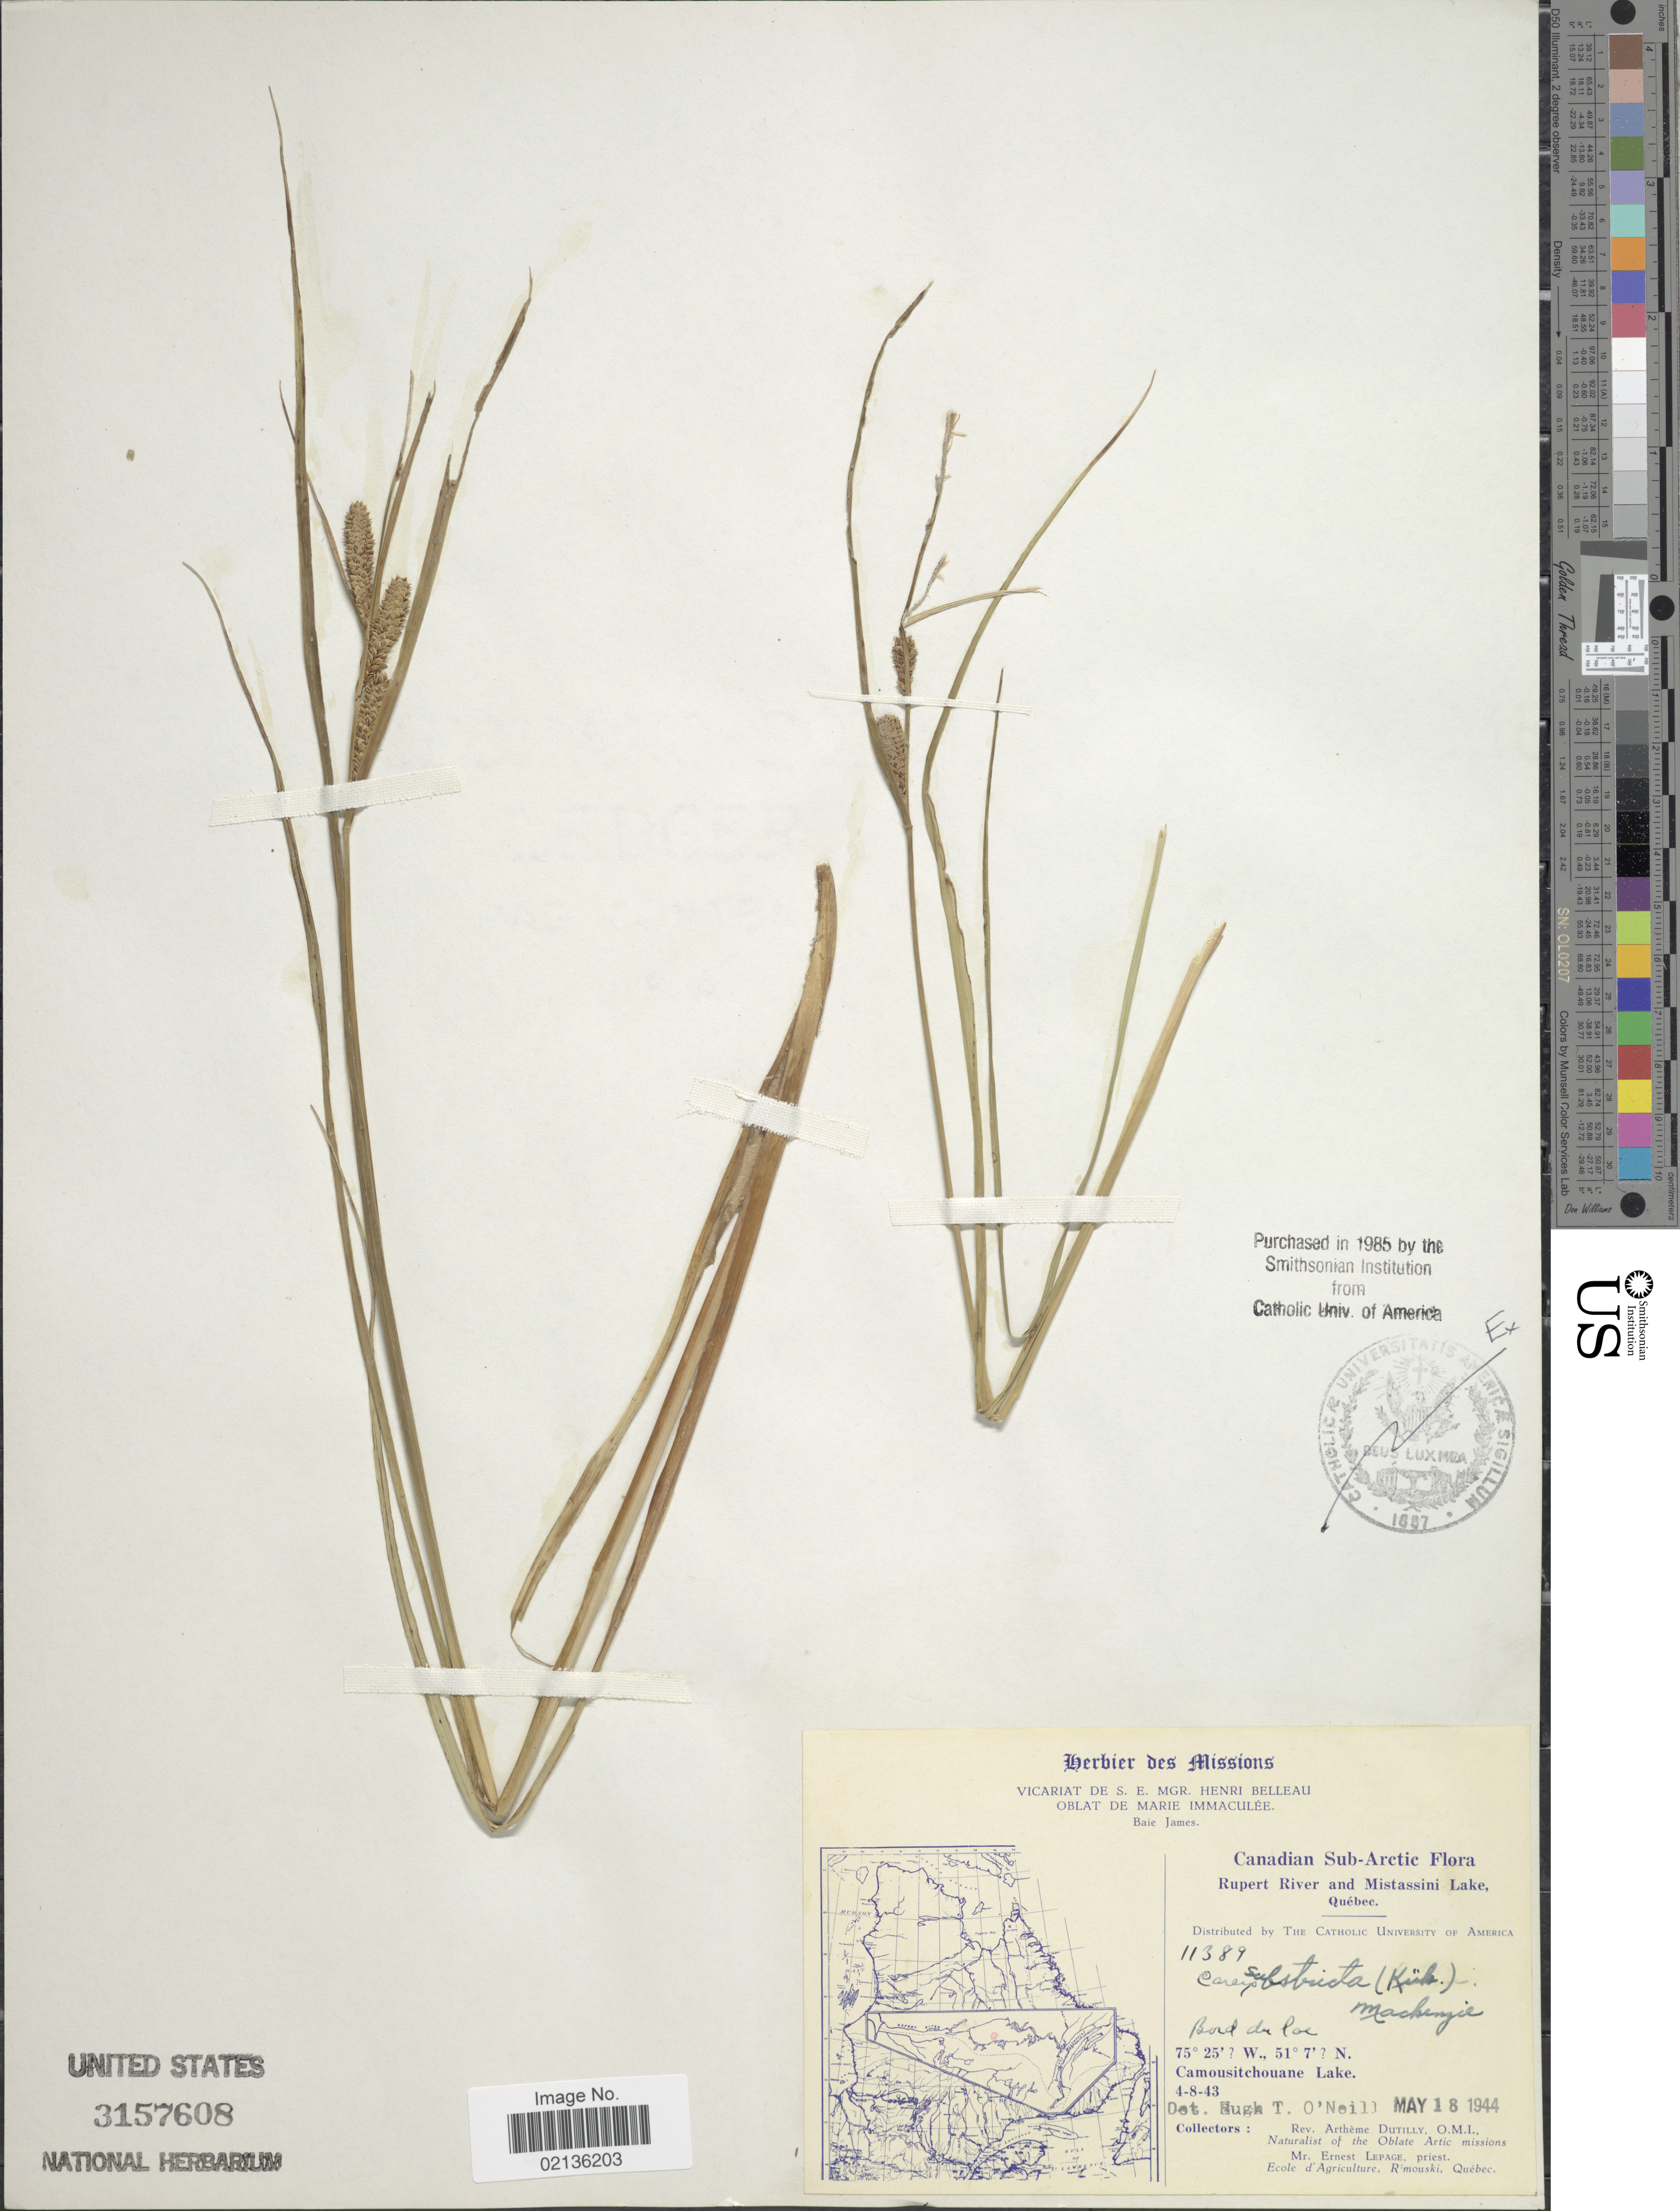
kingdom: Plantae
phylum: Tracheophyta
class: Liliopsida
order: Poales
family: Cyperaceae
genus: Carex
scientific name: Carex aquatilis var. substricta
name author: Wahlenb.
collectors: A. Dutilly & E. Lepage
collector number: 11389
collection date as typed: Transcribed d/m/y: 4/8/43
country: Canada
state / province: Quebec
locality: Canadian Sub-Arctic, Rupert River and Mistassini Lake, Camousitchouane Lake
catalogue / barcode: US 3157608